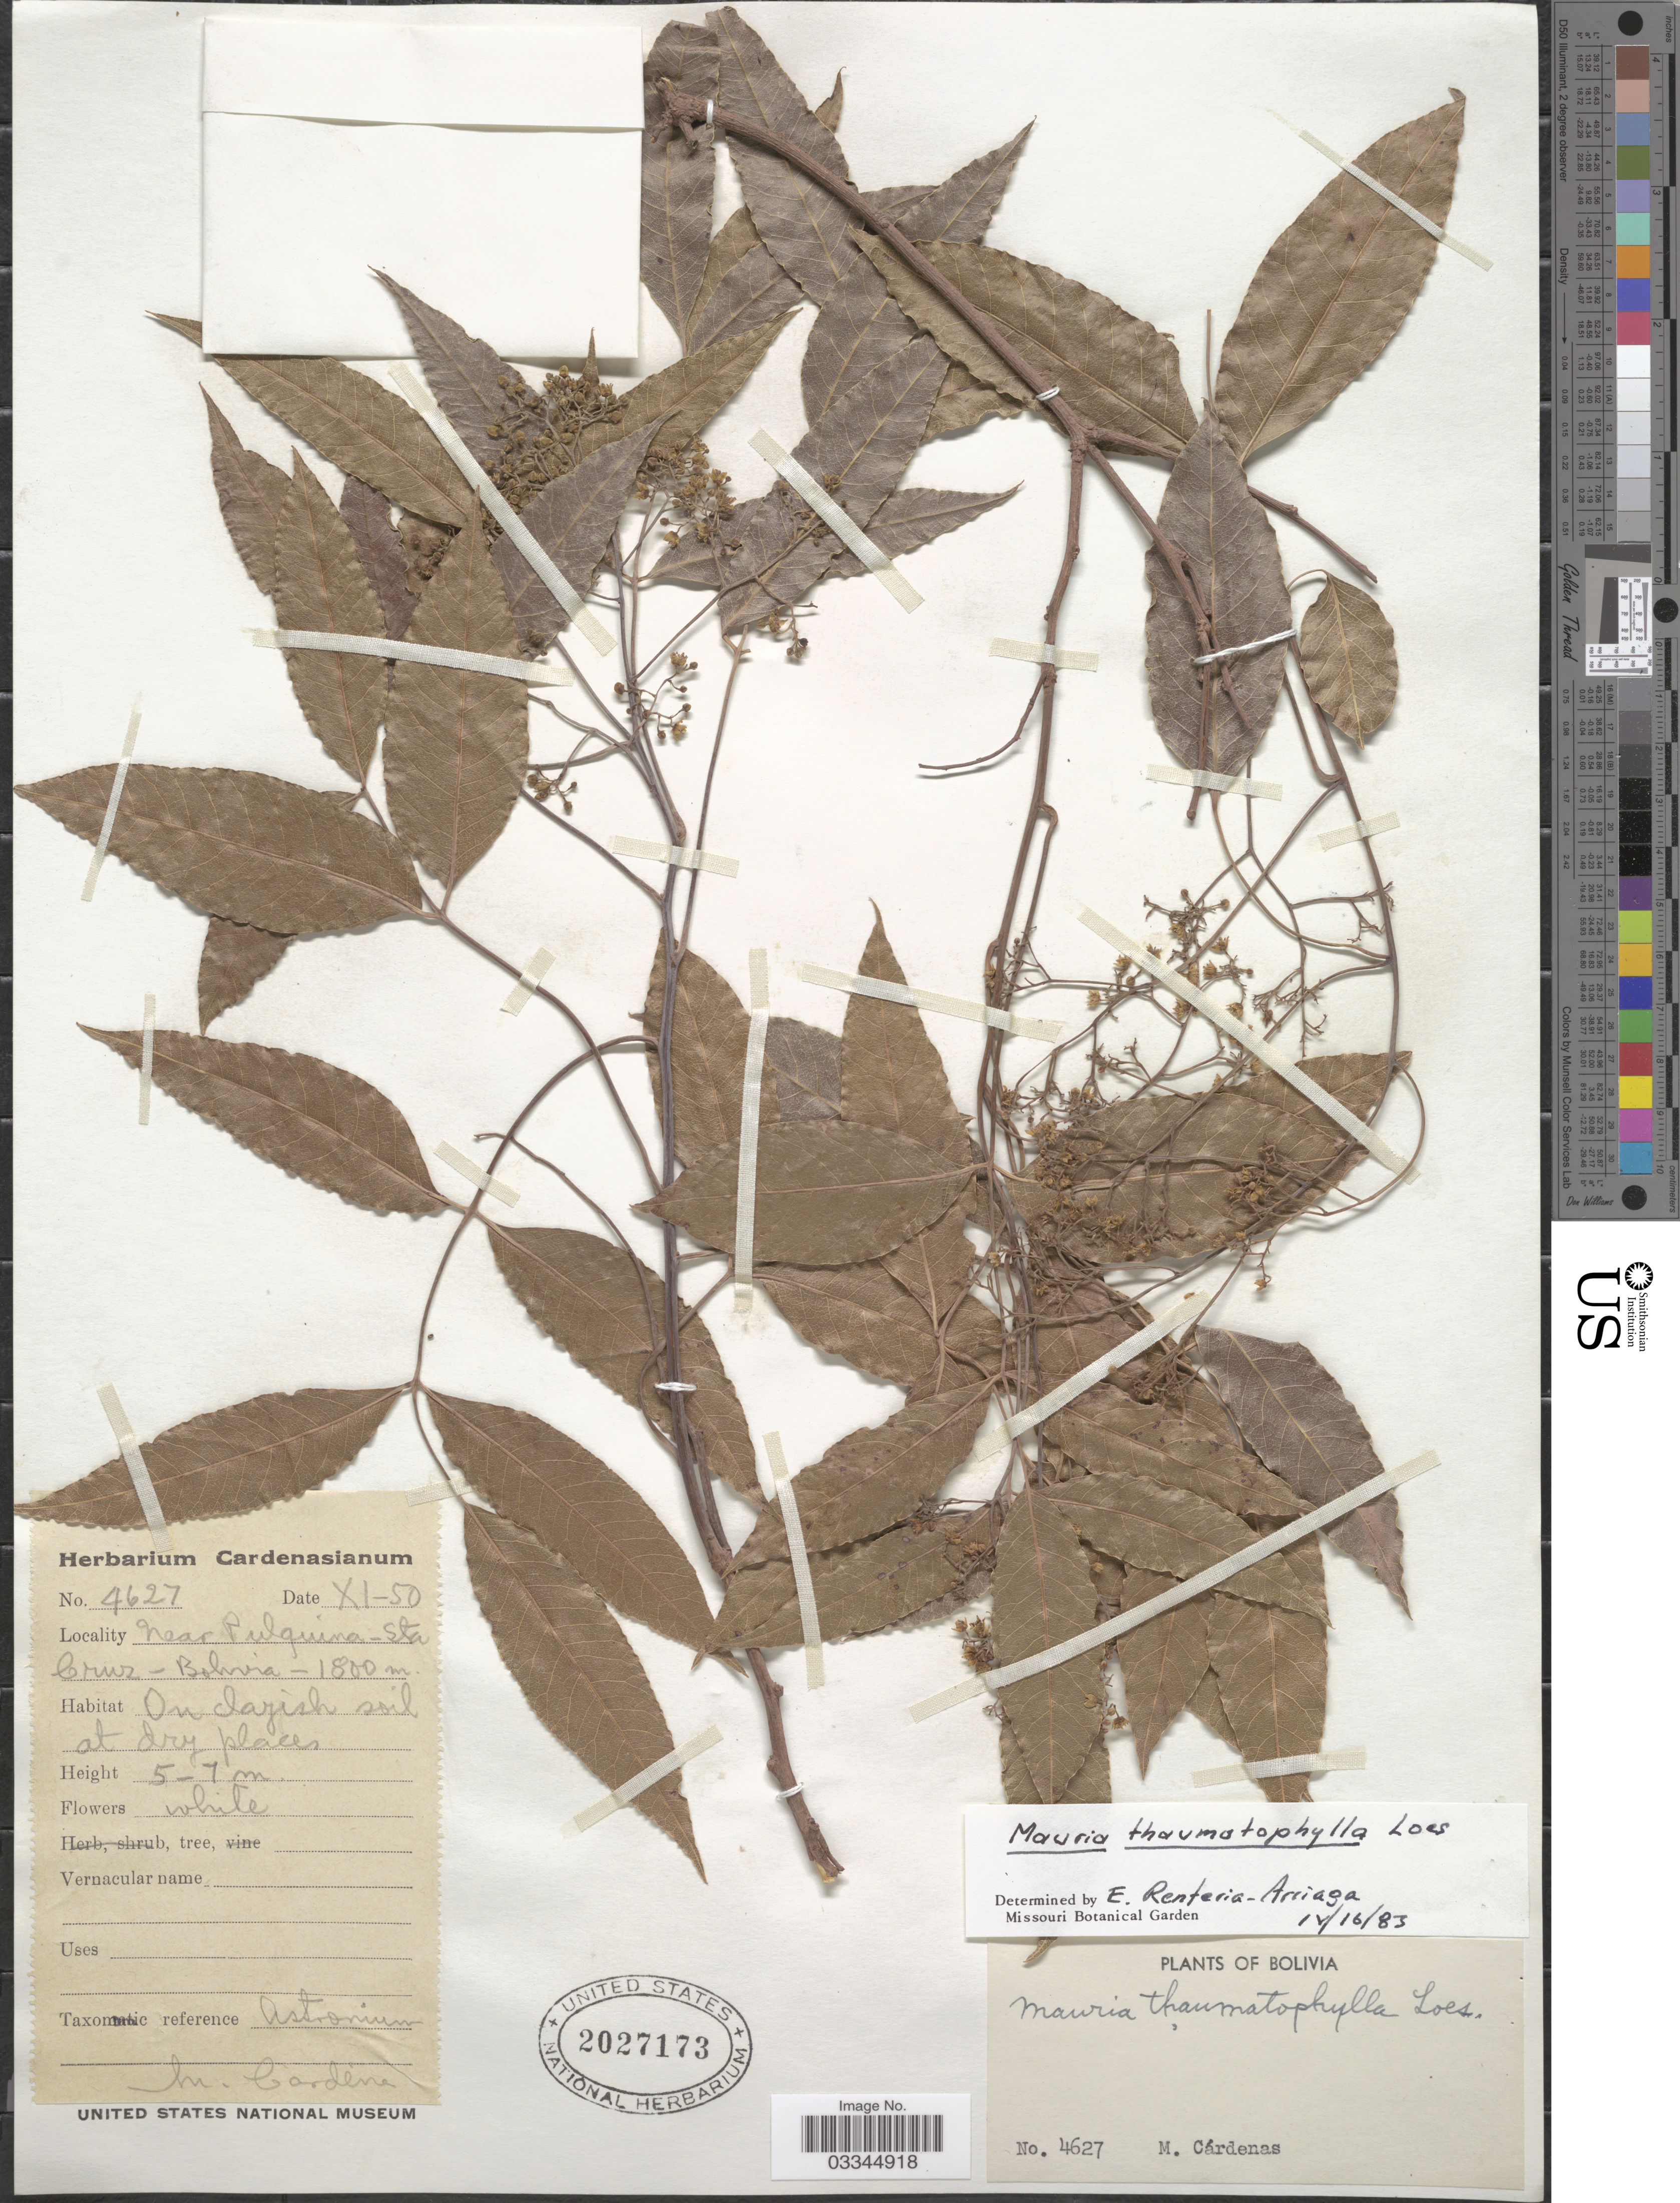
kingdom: Plantae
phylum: Tracheophyta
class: Magnoliopsida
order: Sapindales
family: Anacardiaceae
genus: Mauria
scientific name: Mauria thaumatophylla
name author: Loes.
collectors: M. Cárdenas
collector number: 4627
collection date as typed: Transcribed d/m/y: /11/50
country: Bolivia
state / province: Santa Cruz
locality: Near Pulquina.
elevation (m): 1800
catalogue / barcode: US 2027173